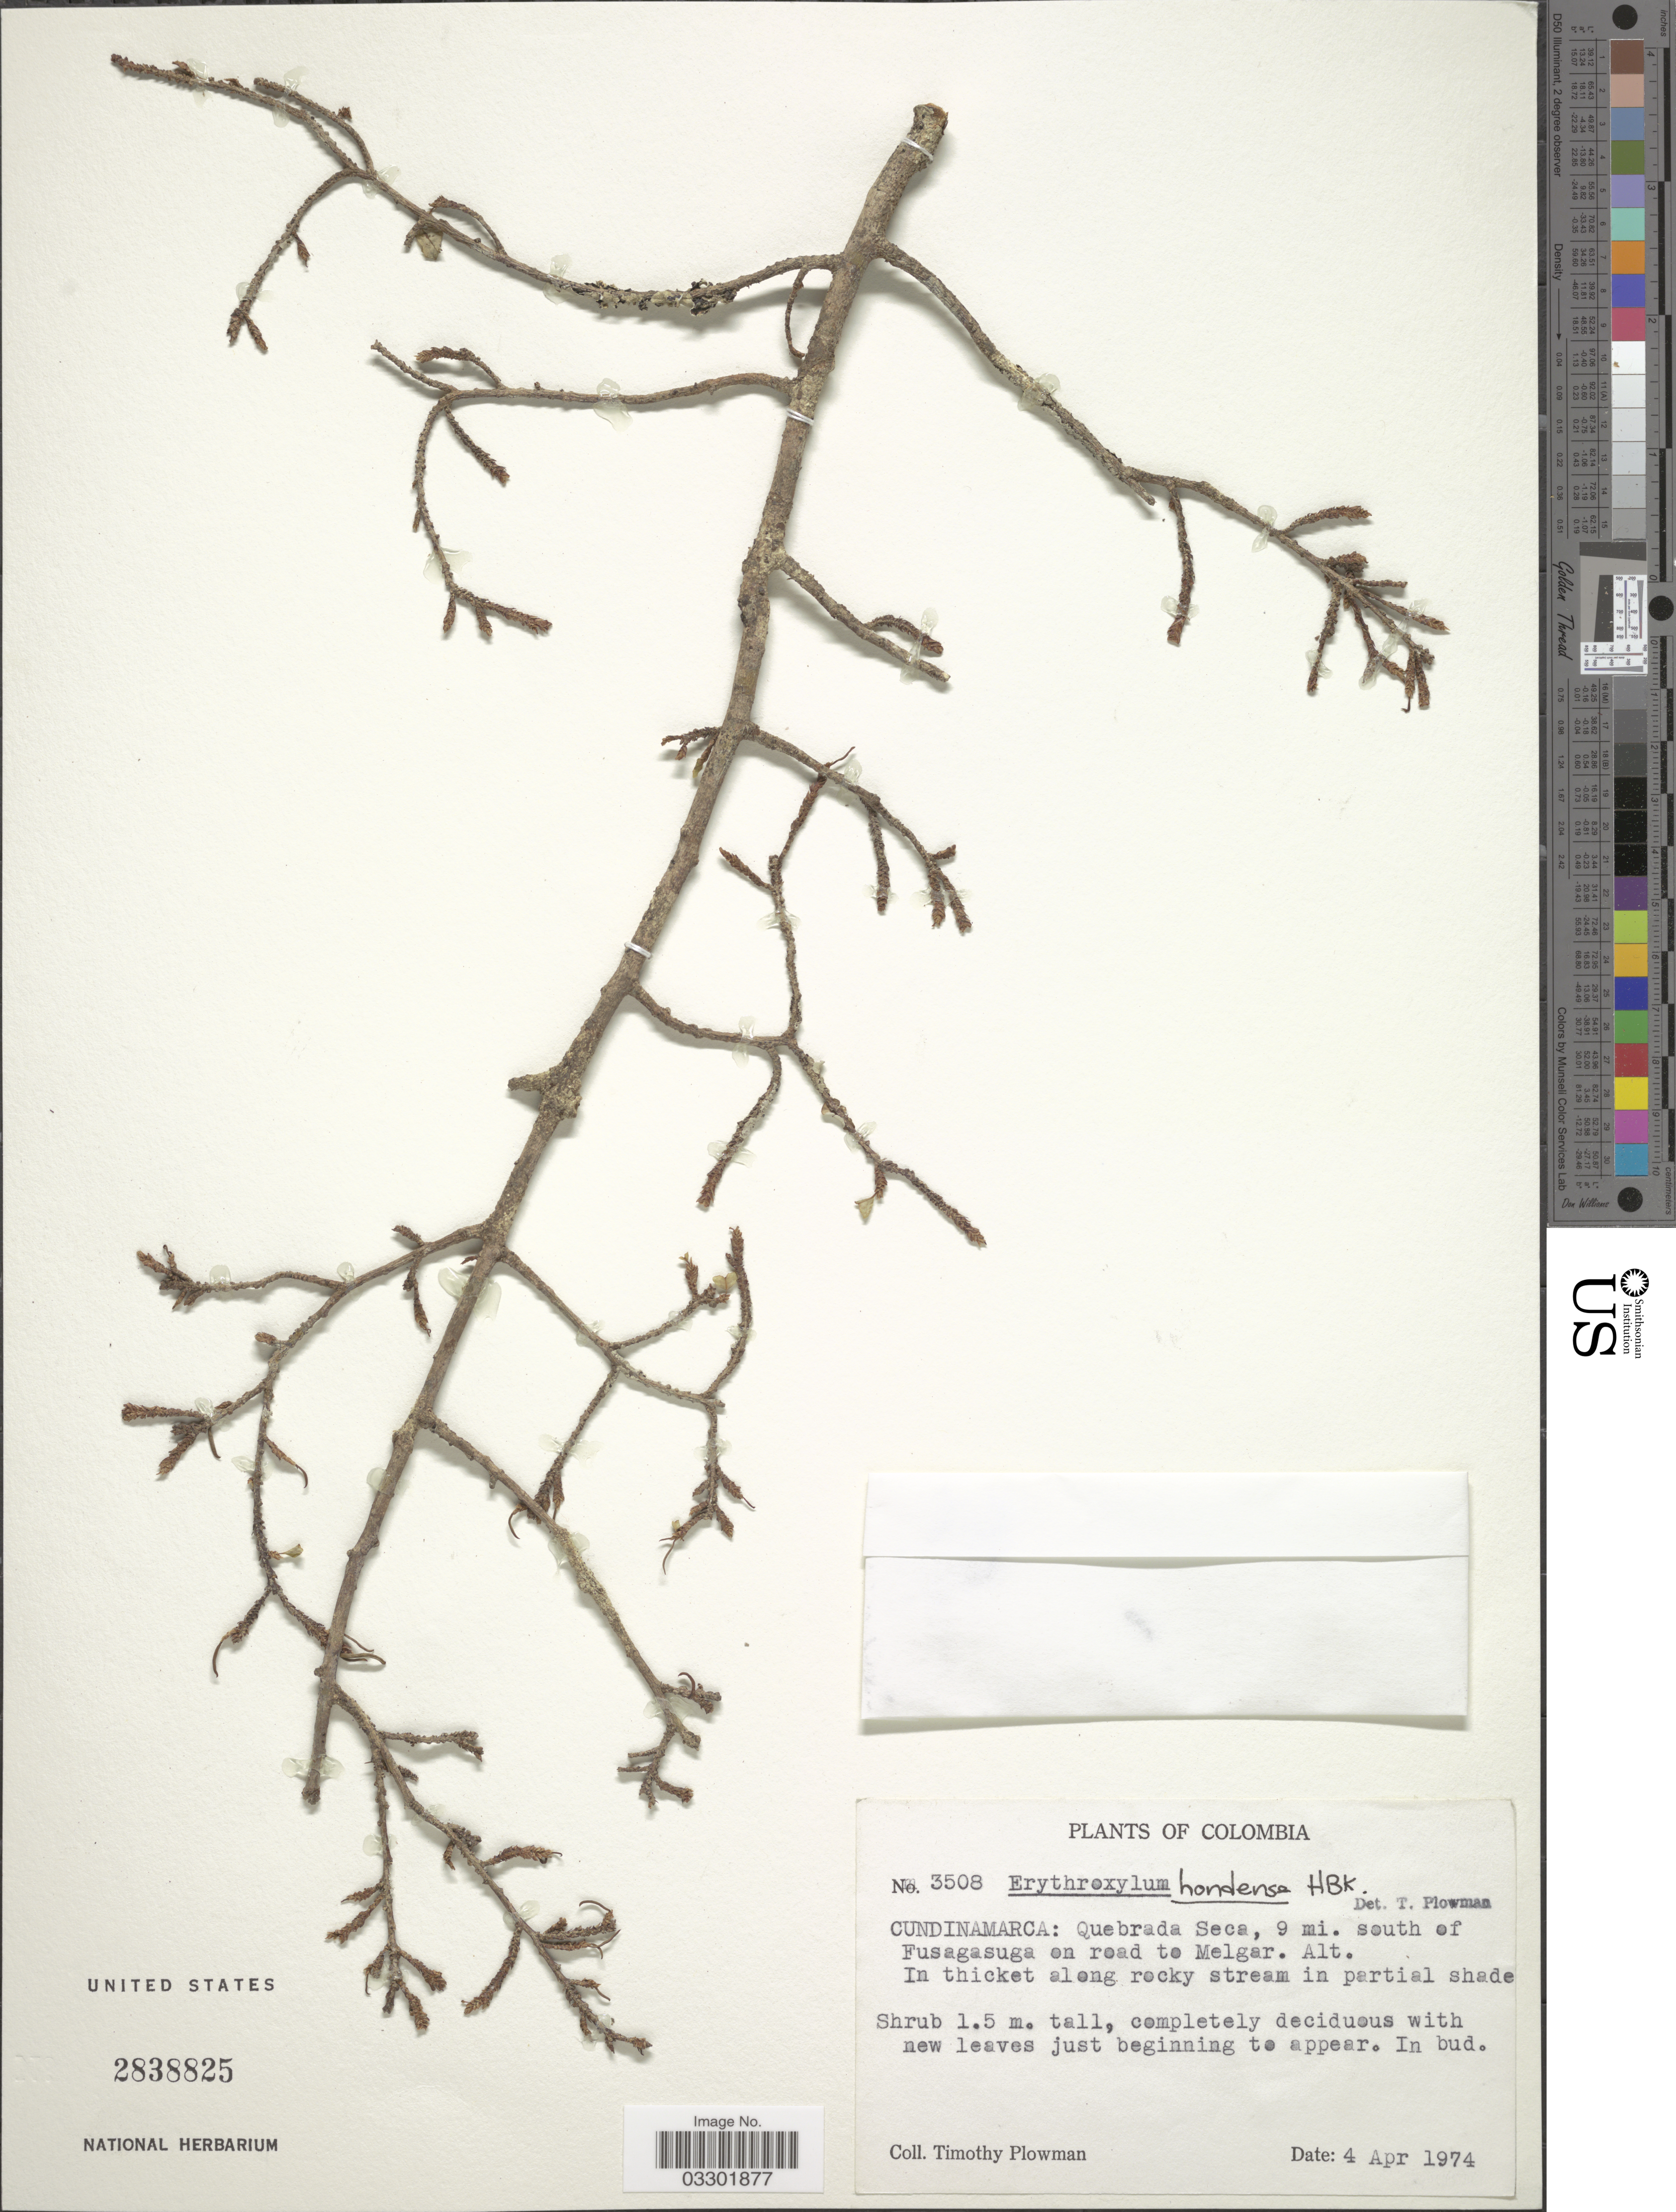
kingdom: Plantae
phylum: Tracheophyta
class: Magnoliopsida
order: Malpighiales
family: Erythroxylaceae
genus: Erythroxylum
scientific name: Erythroxylum hondense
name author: Kunth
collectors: T. Plowman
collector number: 3508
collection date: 1974-04-04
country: Colombia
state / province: Cundinamarca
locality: Quebrada Seca, 9 mi. south of Fusagasuga on road to Melgar.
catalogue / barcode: US 2838825